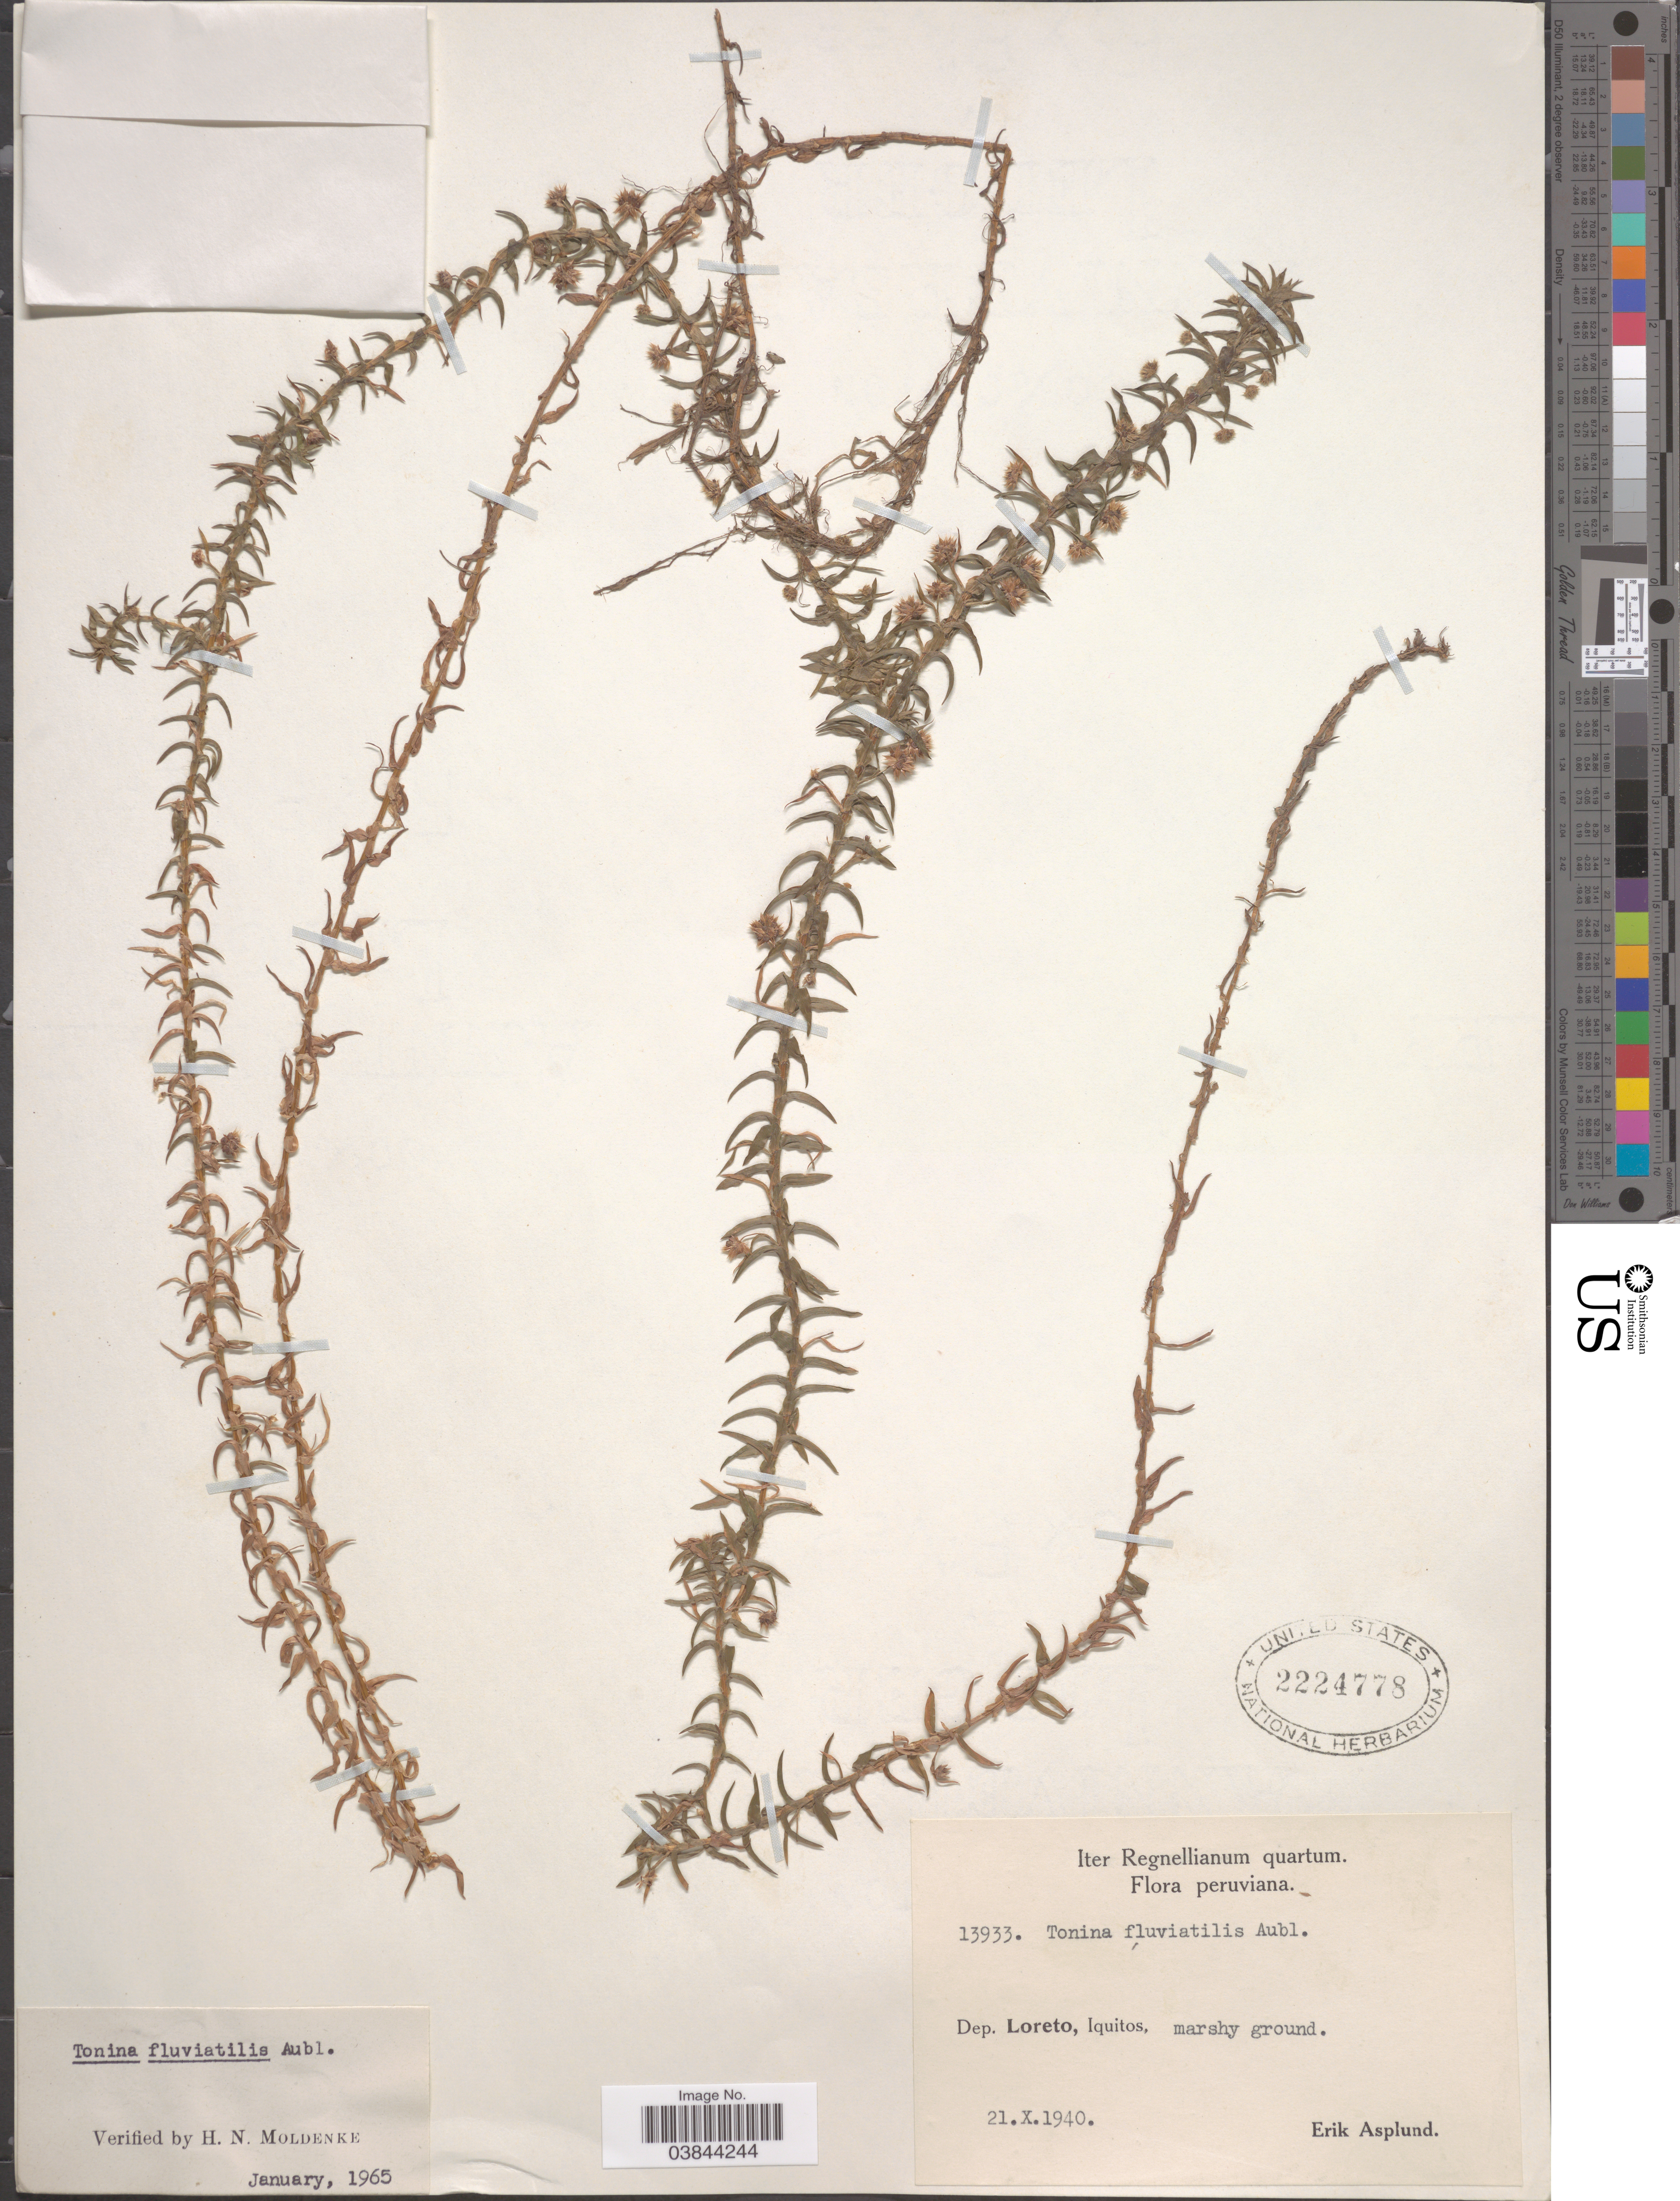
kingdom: Plantae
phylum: Tracheophyta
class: Liliopsida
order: Poales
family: Eriocaulaceae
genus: Tonina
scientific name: Tonina fluviatilis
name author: Aubl.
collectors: E. Asplund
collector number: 13933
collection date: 1940-10-21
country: Peru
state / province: Loreto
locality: Dep. Loreto, Iquitos.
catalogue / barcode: US 2224778